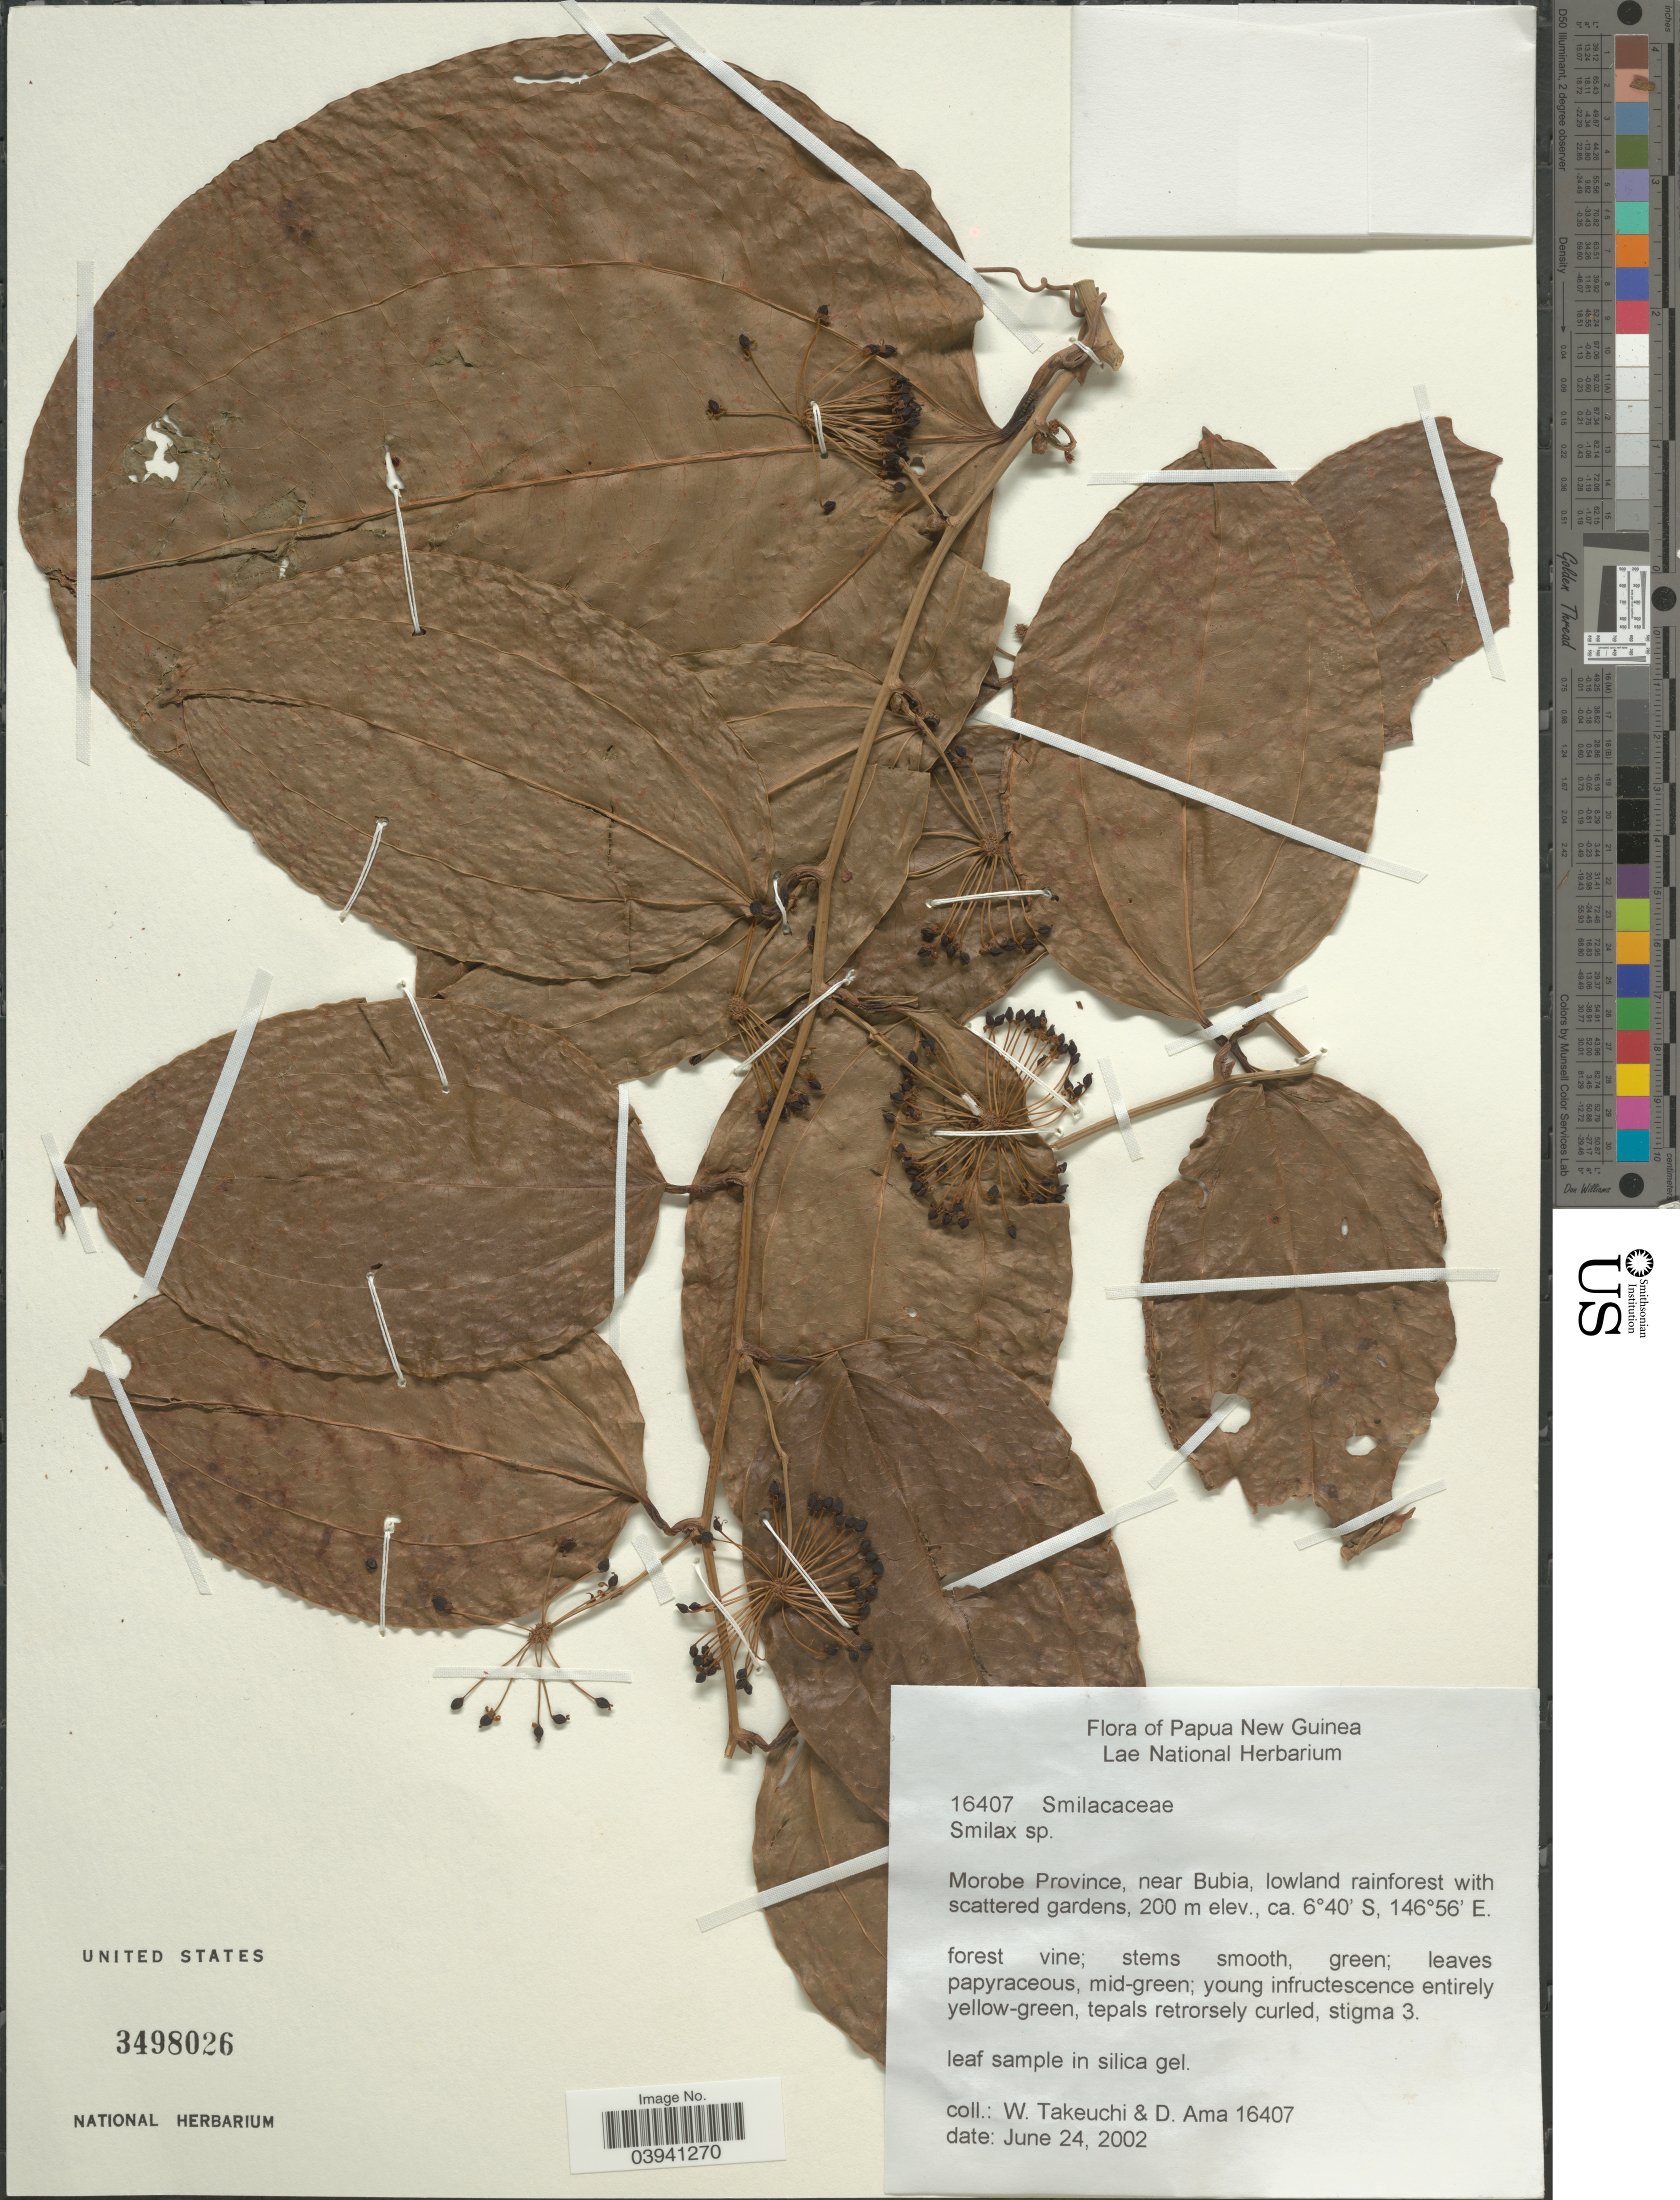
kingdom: Plantae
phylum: Tracheophyta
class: Liliopsida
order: Liliales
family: Smilacaceae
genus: Smilax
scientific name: Smilax sp.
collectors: W. Takeuchi & D. Ama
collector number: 16407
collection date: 2002-06-24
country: Papua New Guinea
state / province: Morobe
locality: Papua New Guinea. Near Bubia.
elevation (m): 200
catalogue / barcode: US 3498026